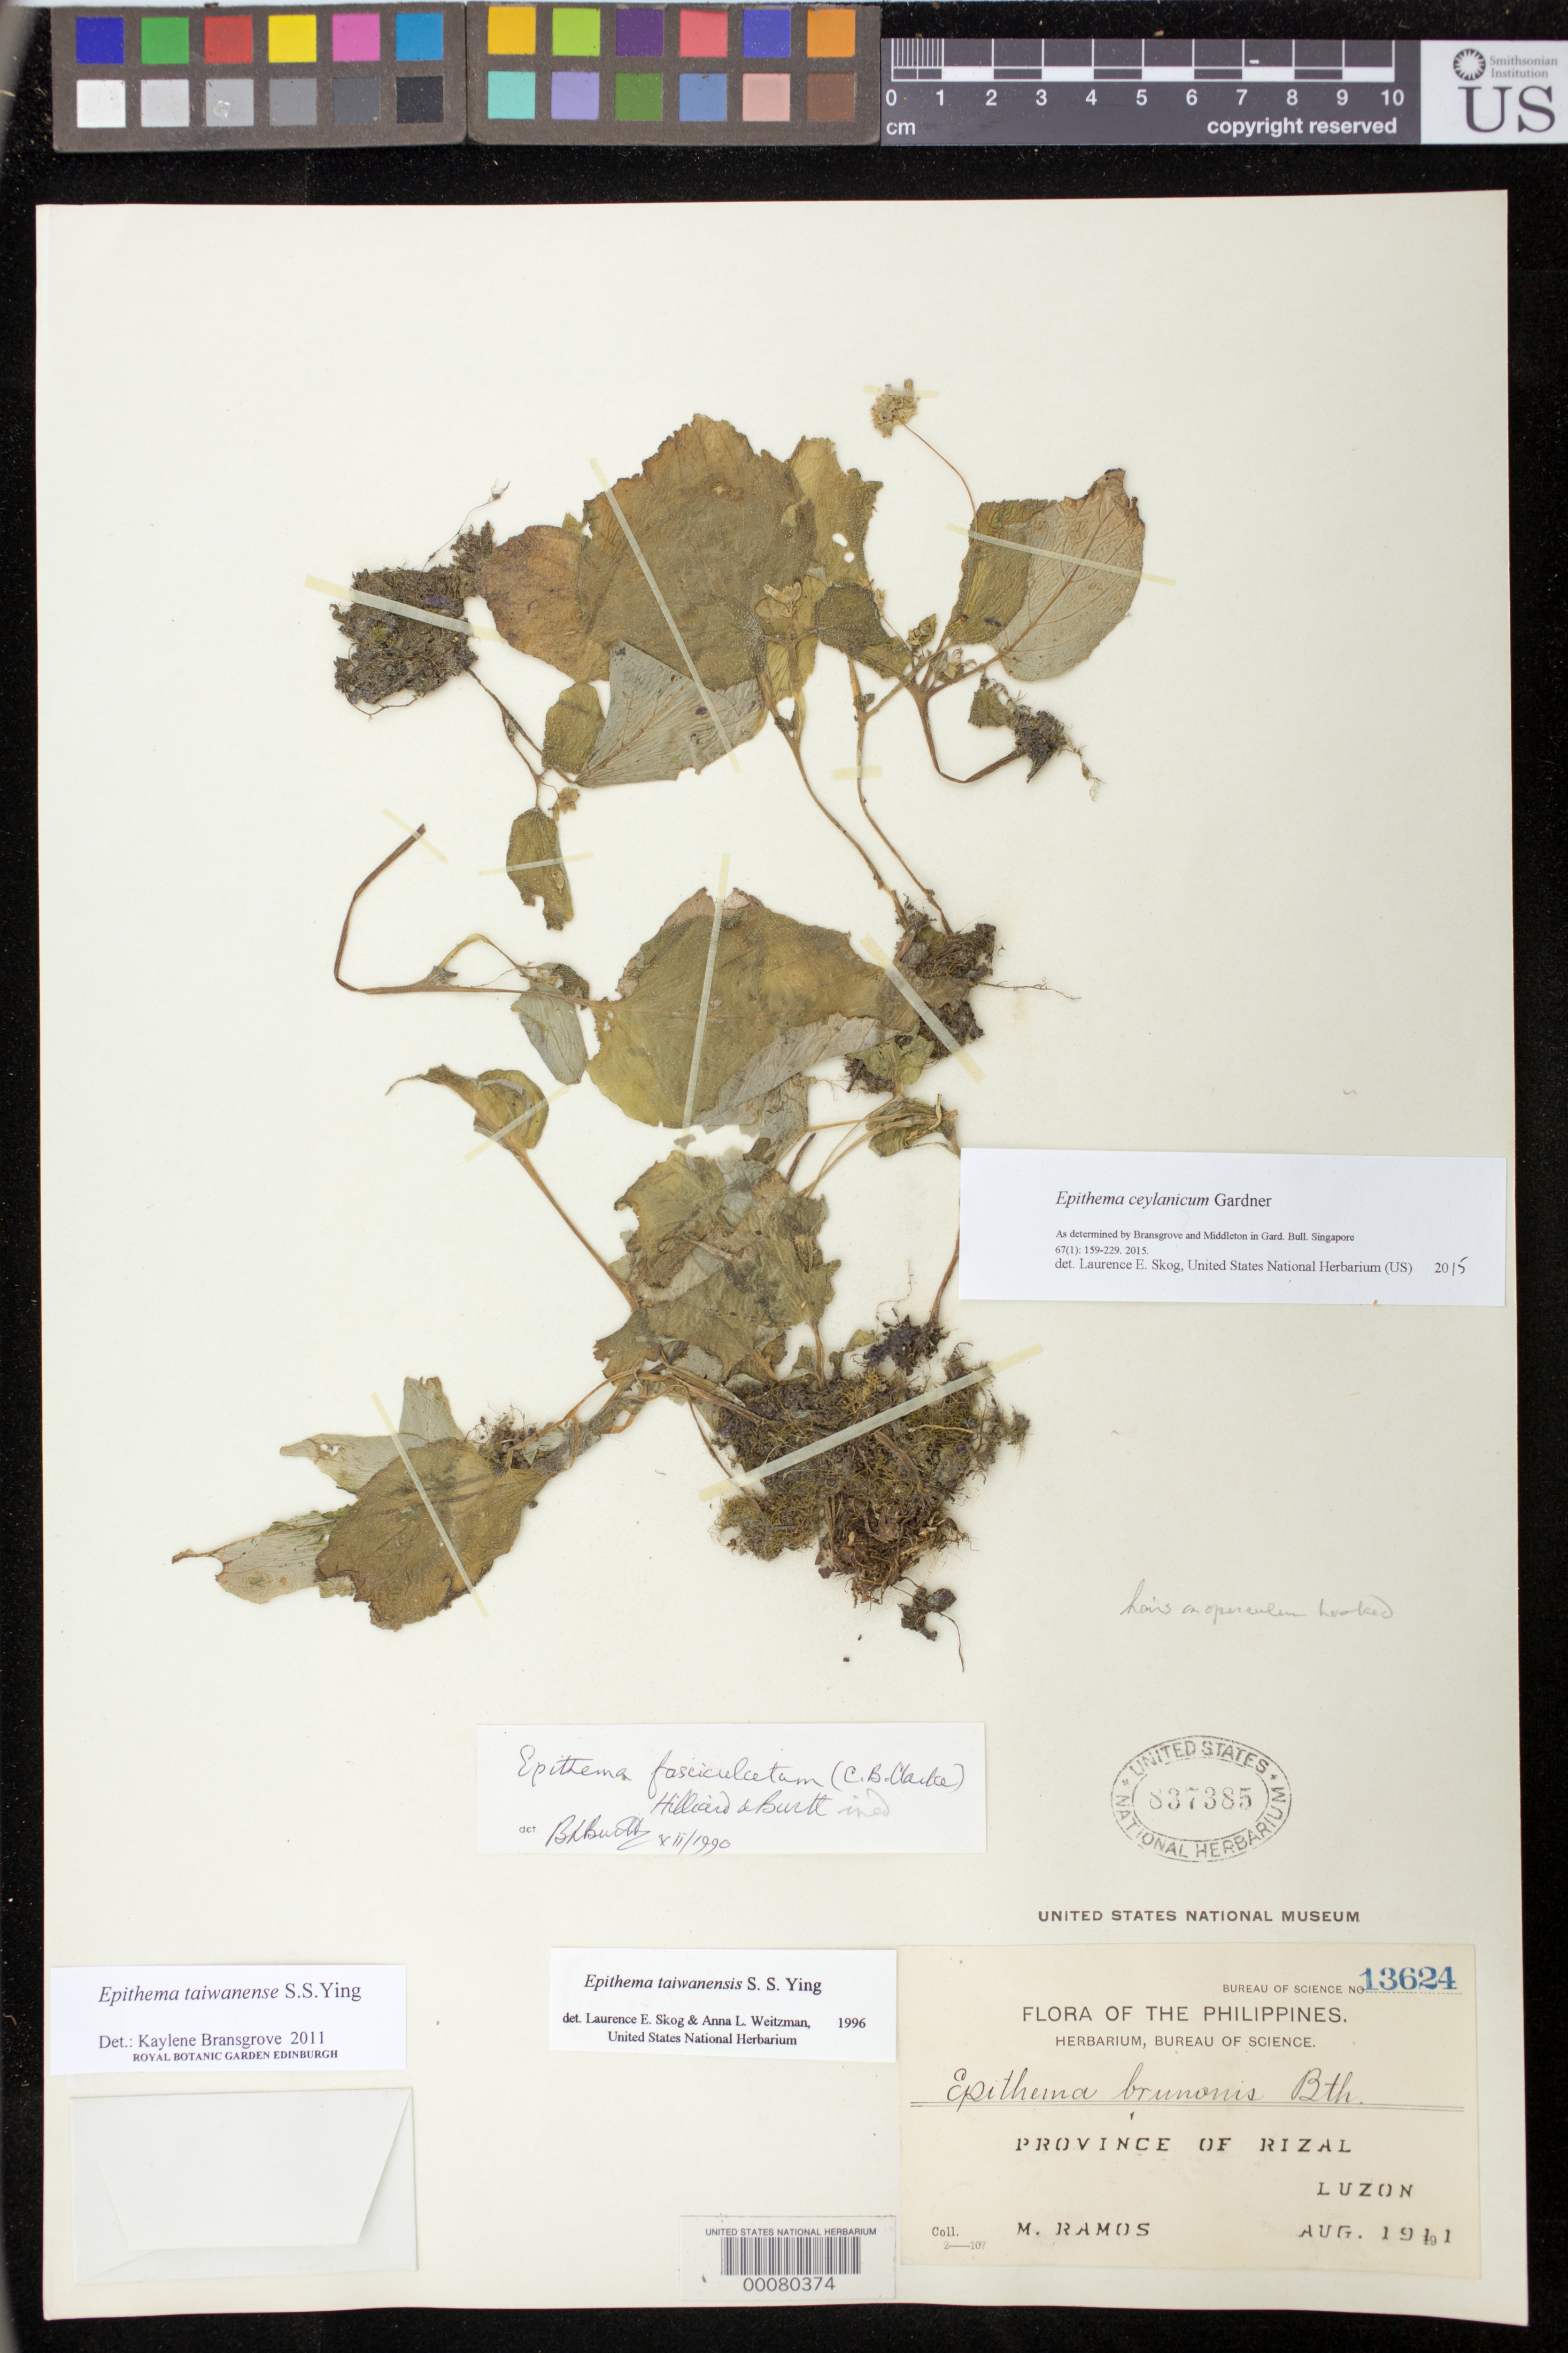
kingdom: Plantae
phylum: Tracheophyta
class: Magnoliopsida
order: Lamiales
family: Gesneriaceae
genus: Epithema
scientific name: Epithema ceylanicum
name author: Wight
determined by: Skog, Laurence E.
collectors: M. Ramos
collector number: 13624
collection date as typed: Aug 1911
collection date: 1911-08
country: Philippines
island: Luzon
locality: Rizal,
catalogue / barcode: US 837385